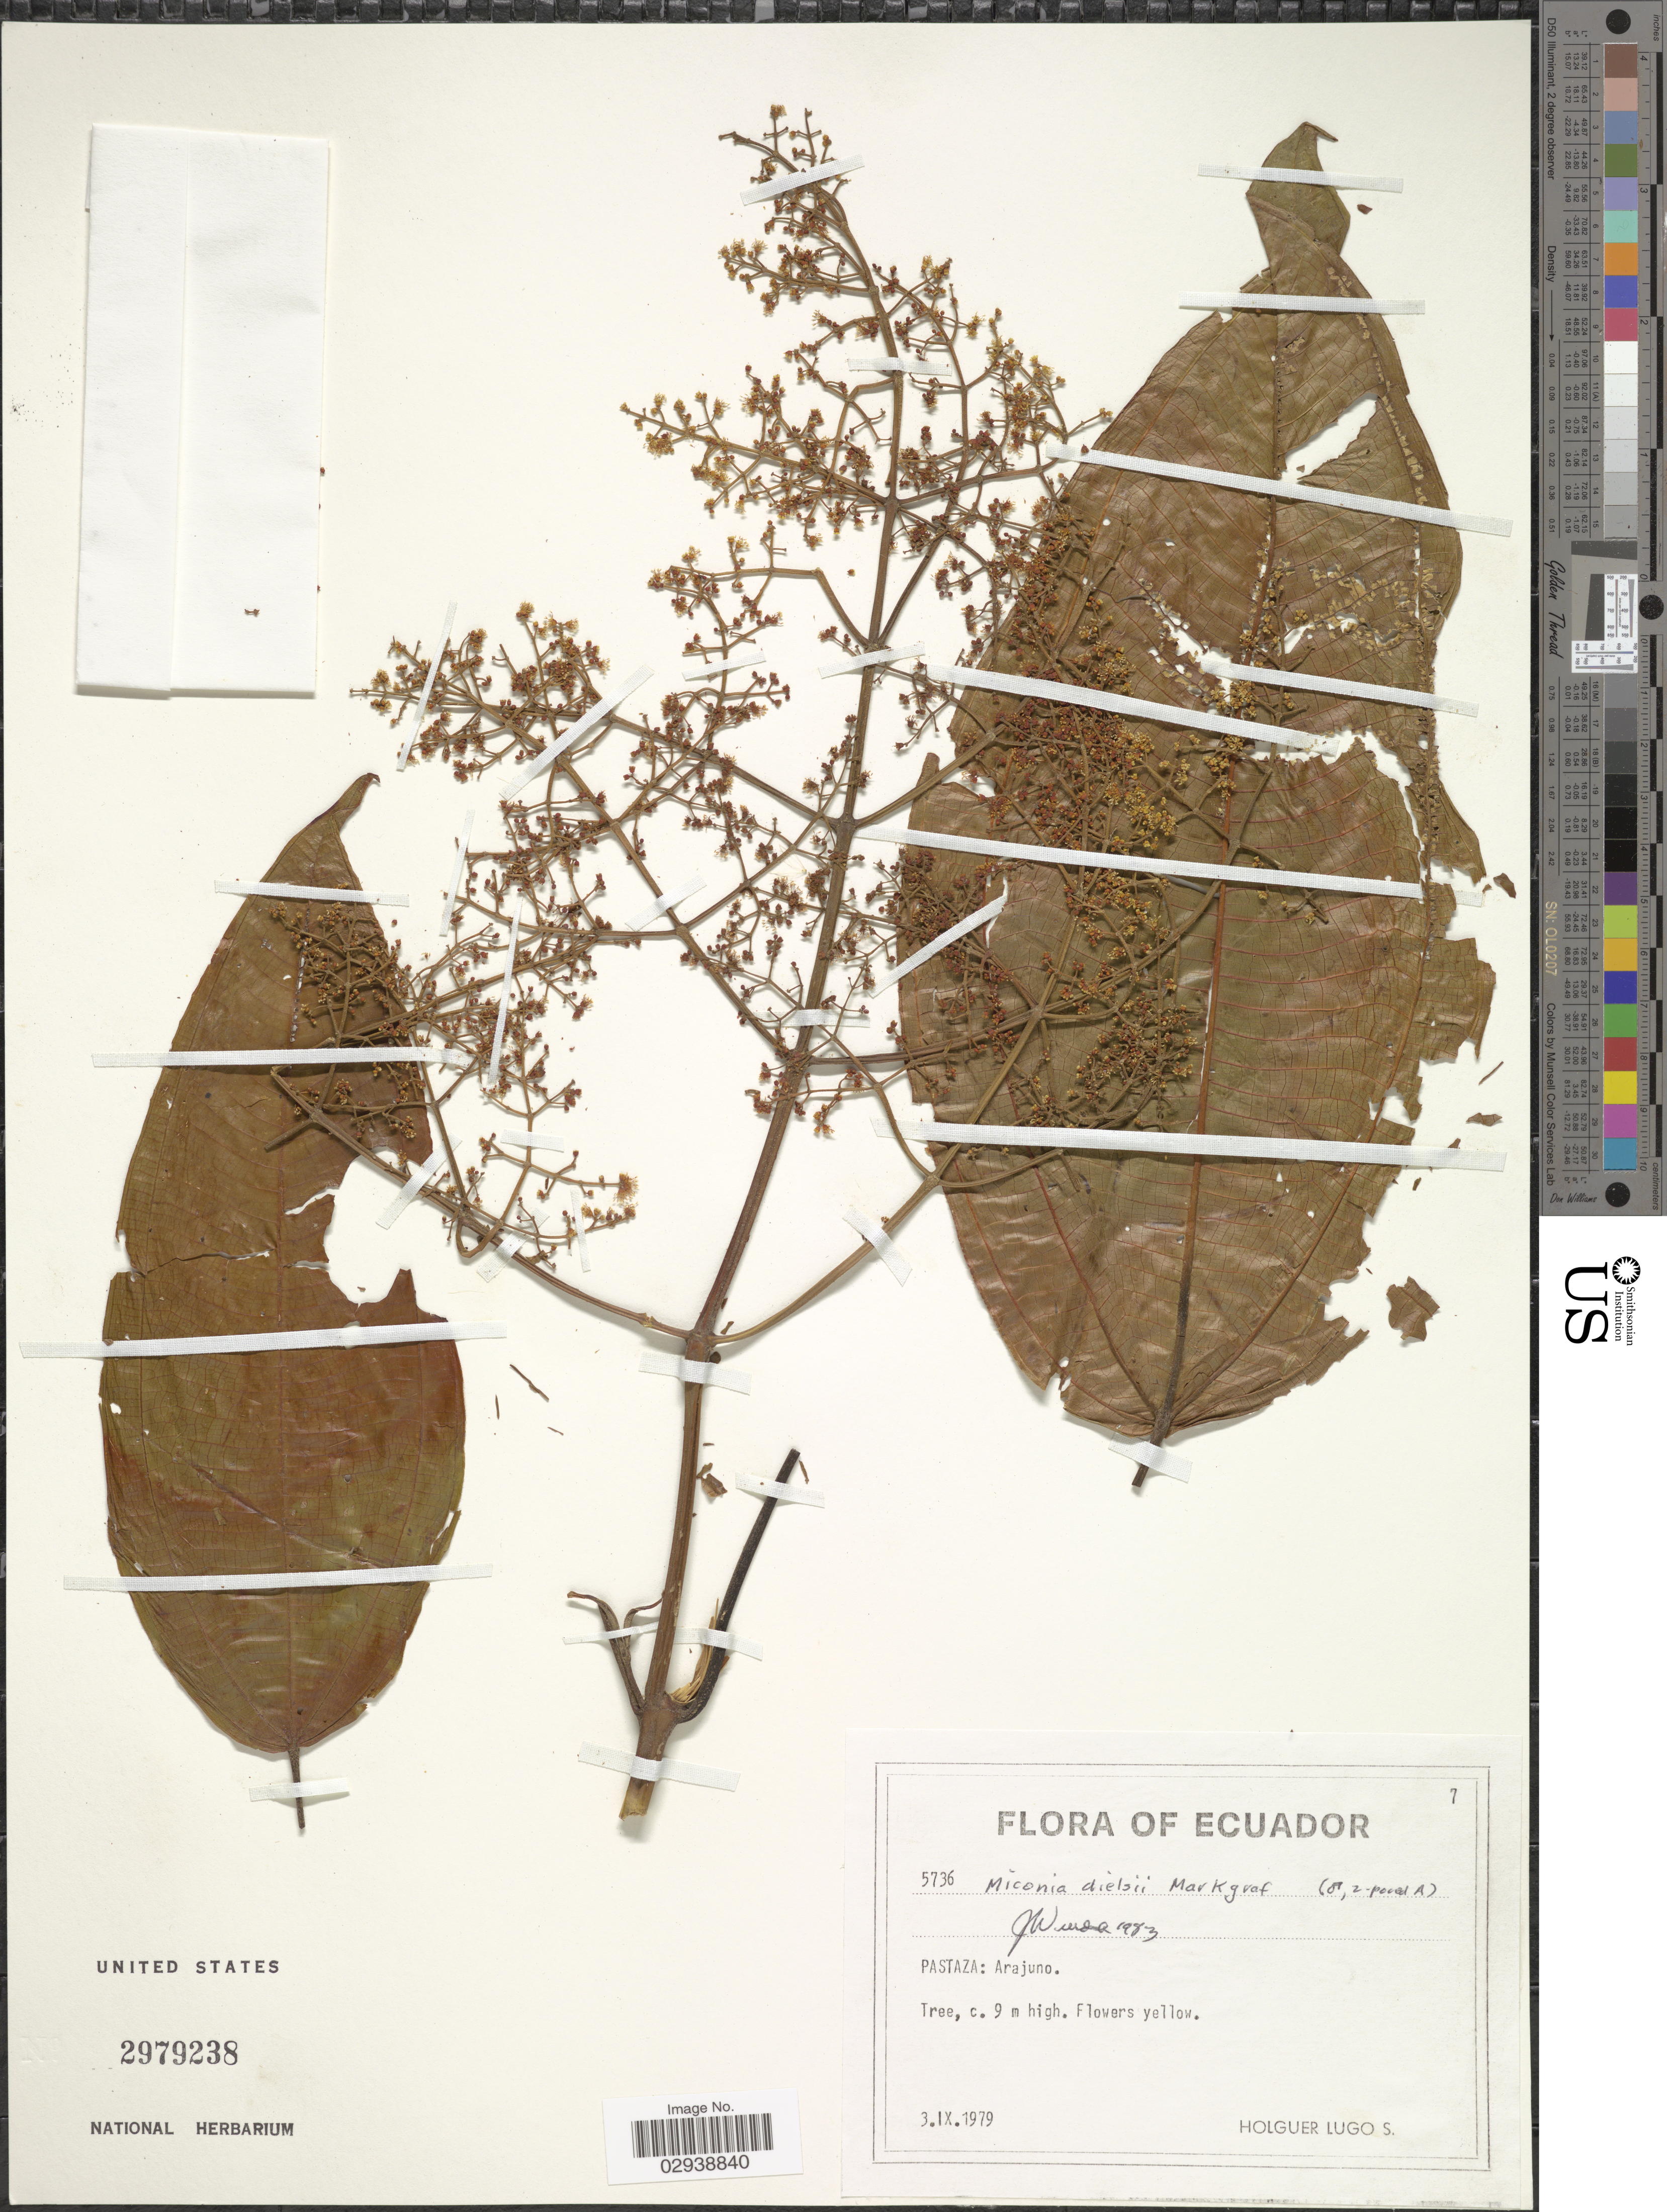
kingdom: Plantae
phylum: Tracheophyta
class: Magnoliopsida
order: Myrtales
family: Melastomataceae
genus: Miconia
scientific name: Miconia dielsii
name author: Markgr.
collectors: H. Lugo S.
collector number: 5736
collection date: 1979-09-03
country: Ecuador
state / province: Pastaza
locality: Arajuno.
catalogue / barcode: US 2979238